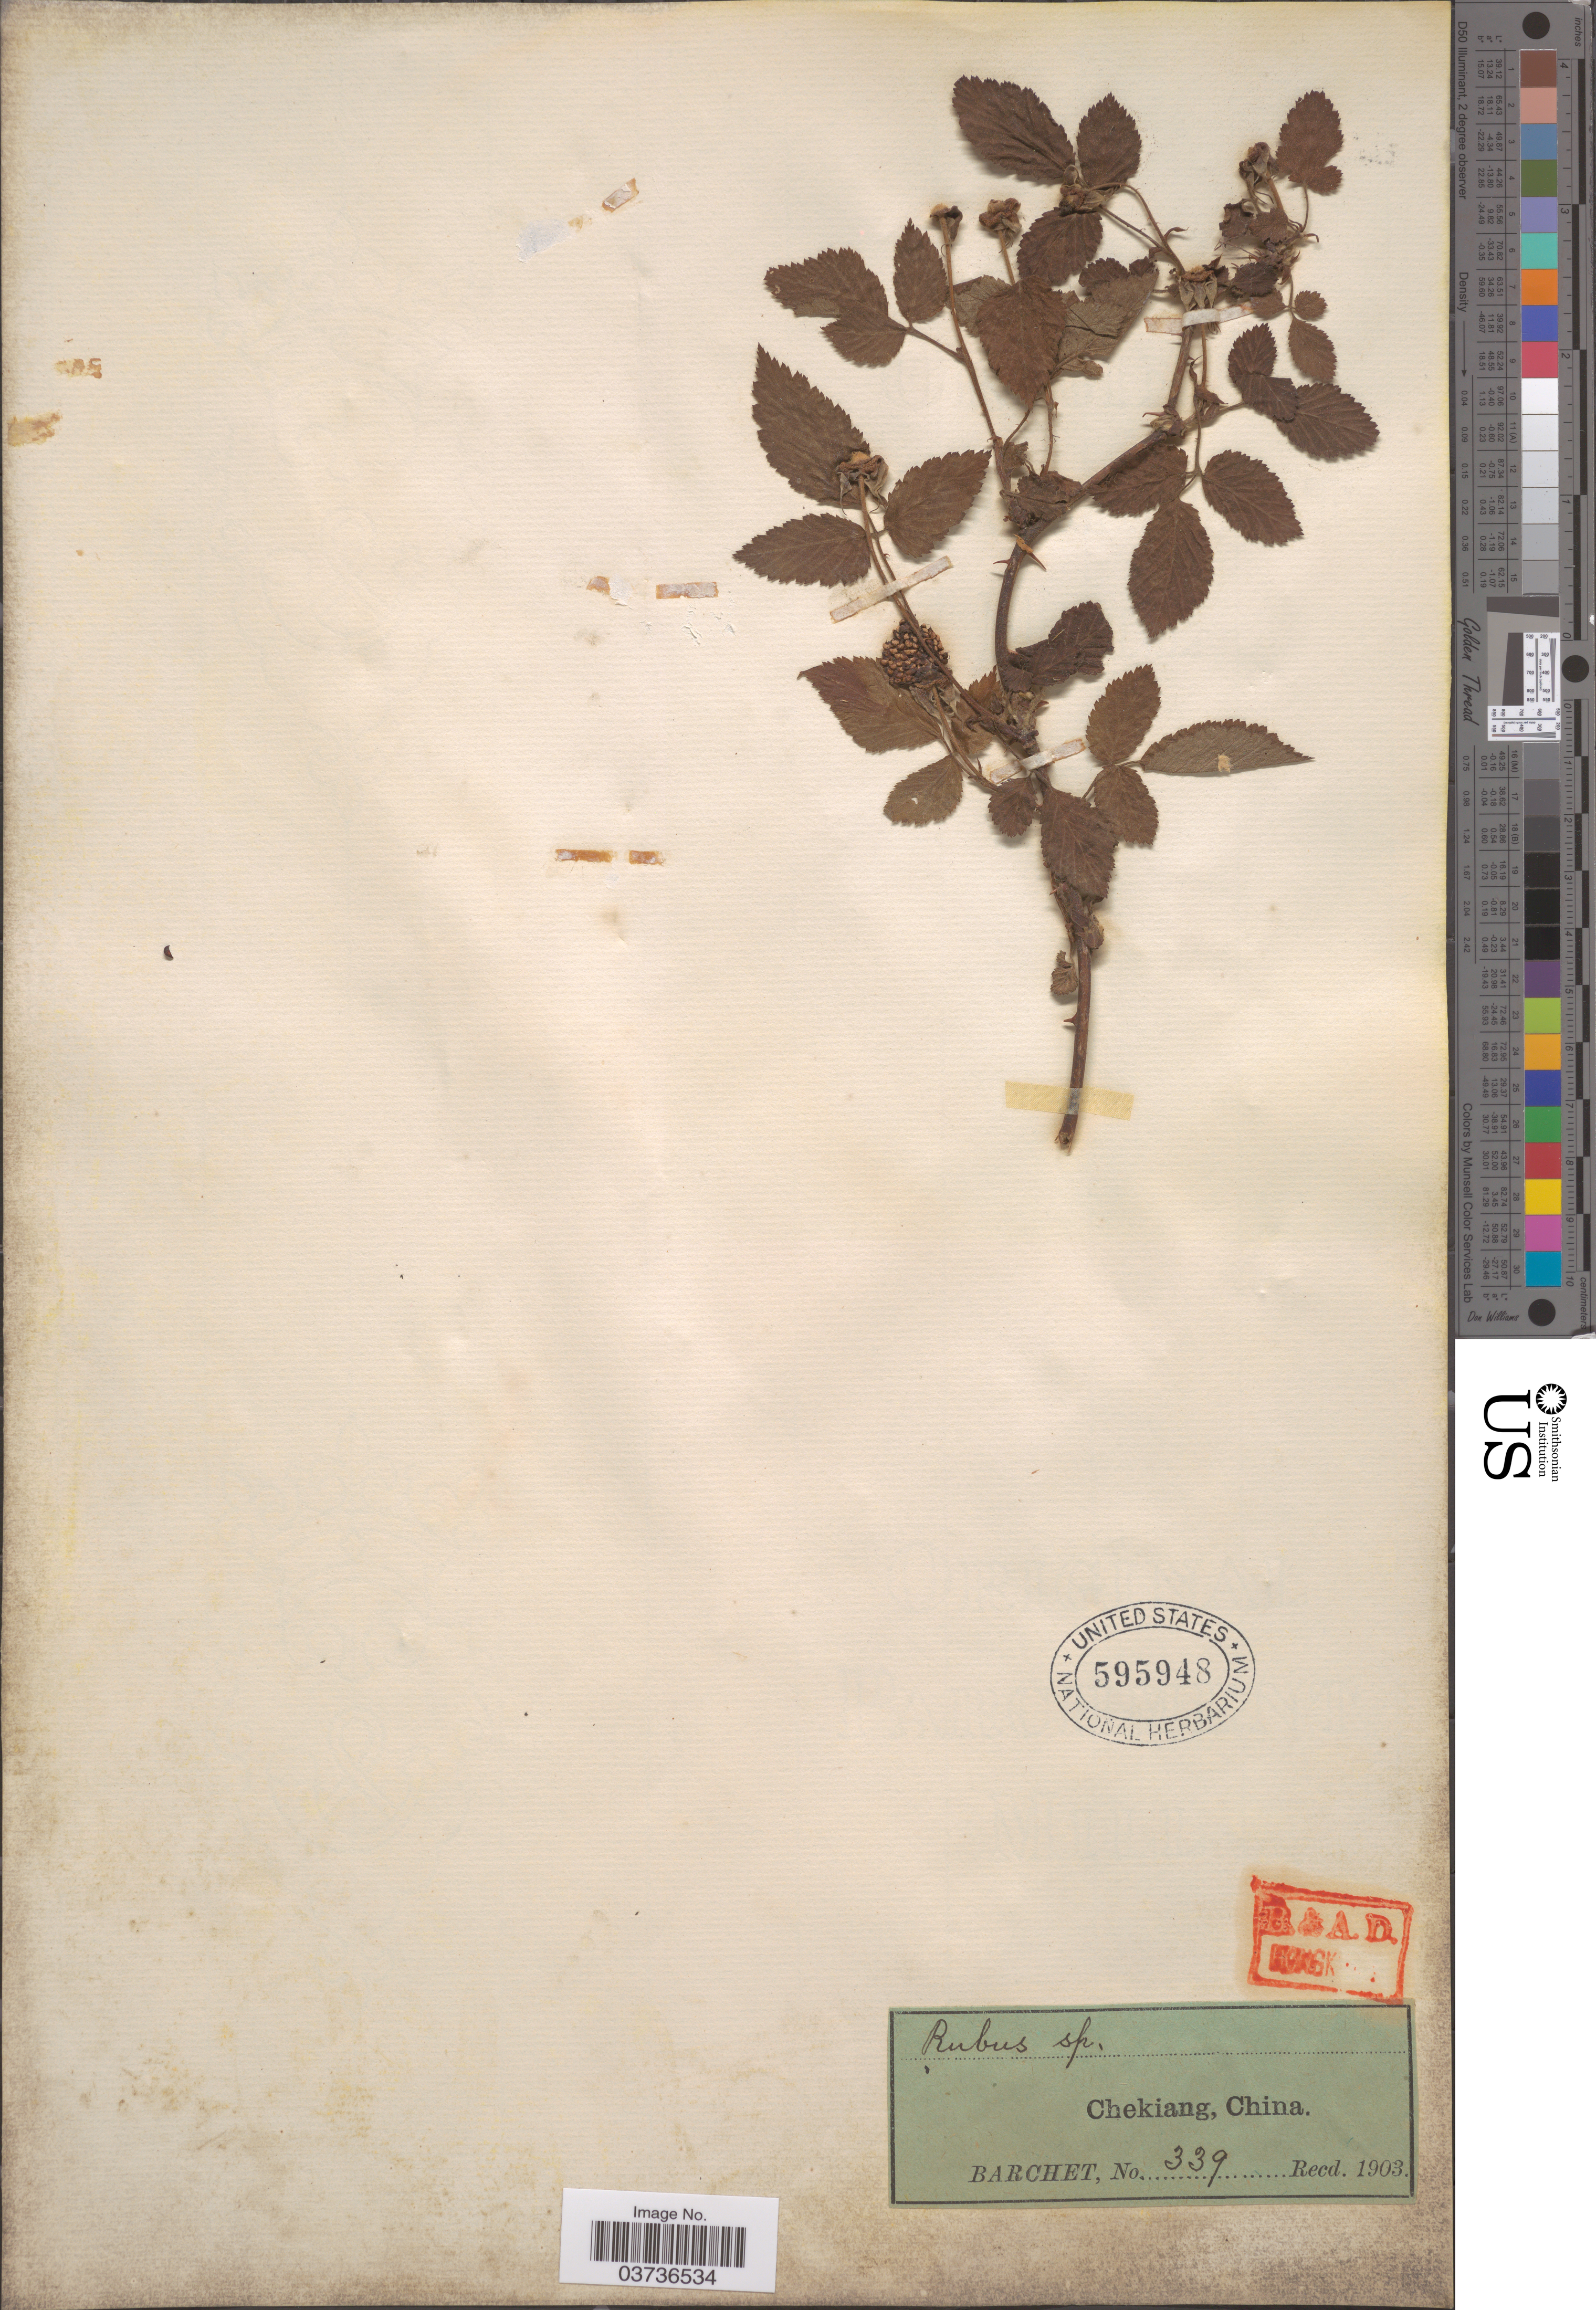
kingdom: Plantae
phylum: Tracheophyta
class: Magnoliopsida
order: Rosales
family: Rosaceae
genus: Rubus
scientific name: Rubus thunbergii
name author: Siebold & Zucc.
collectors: Barchet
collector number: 339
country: China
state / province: Zhejiang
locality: Chekiang.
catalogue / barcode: US 595948